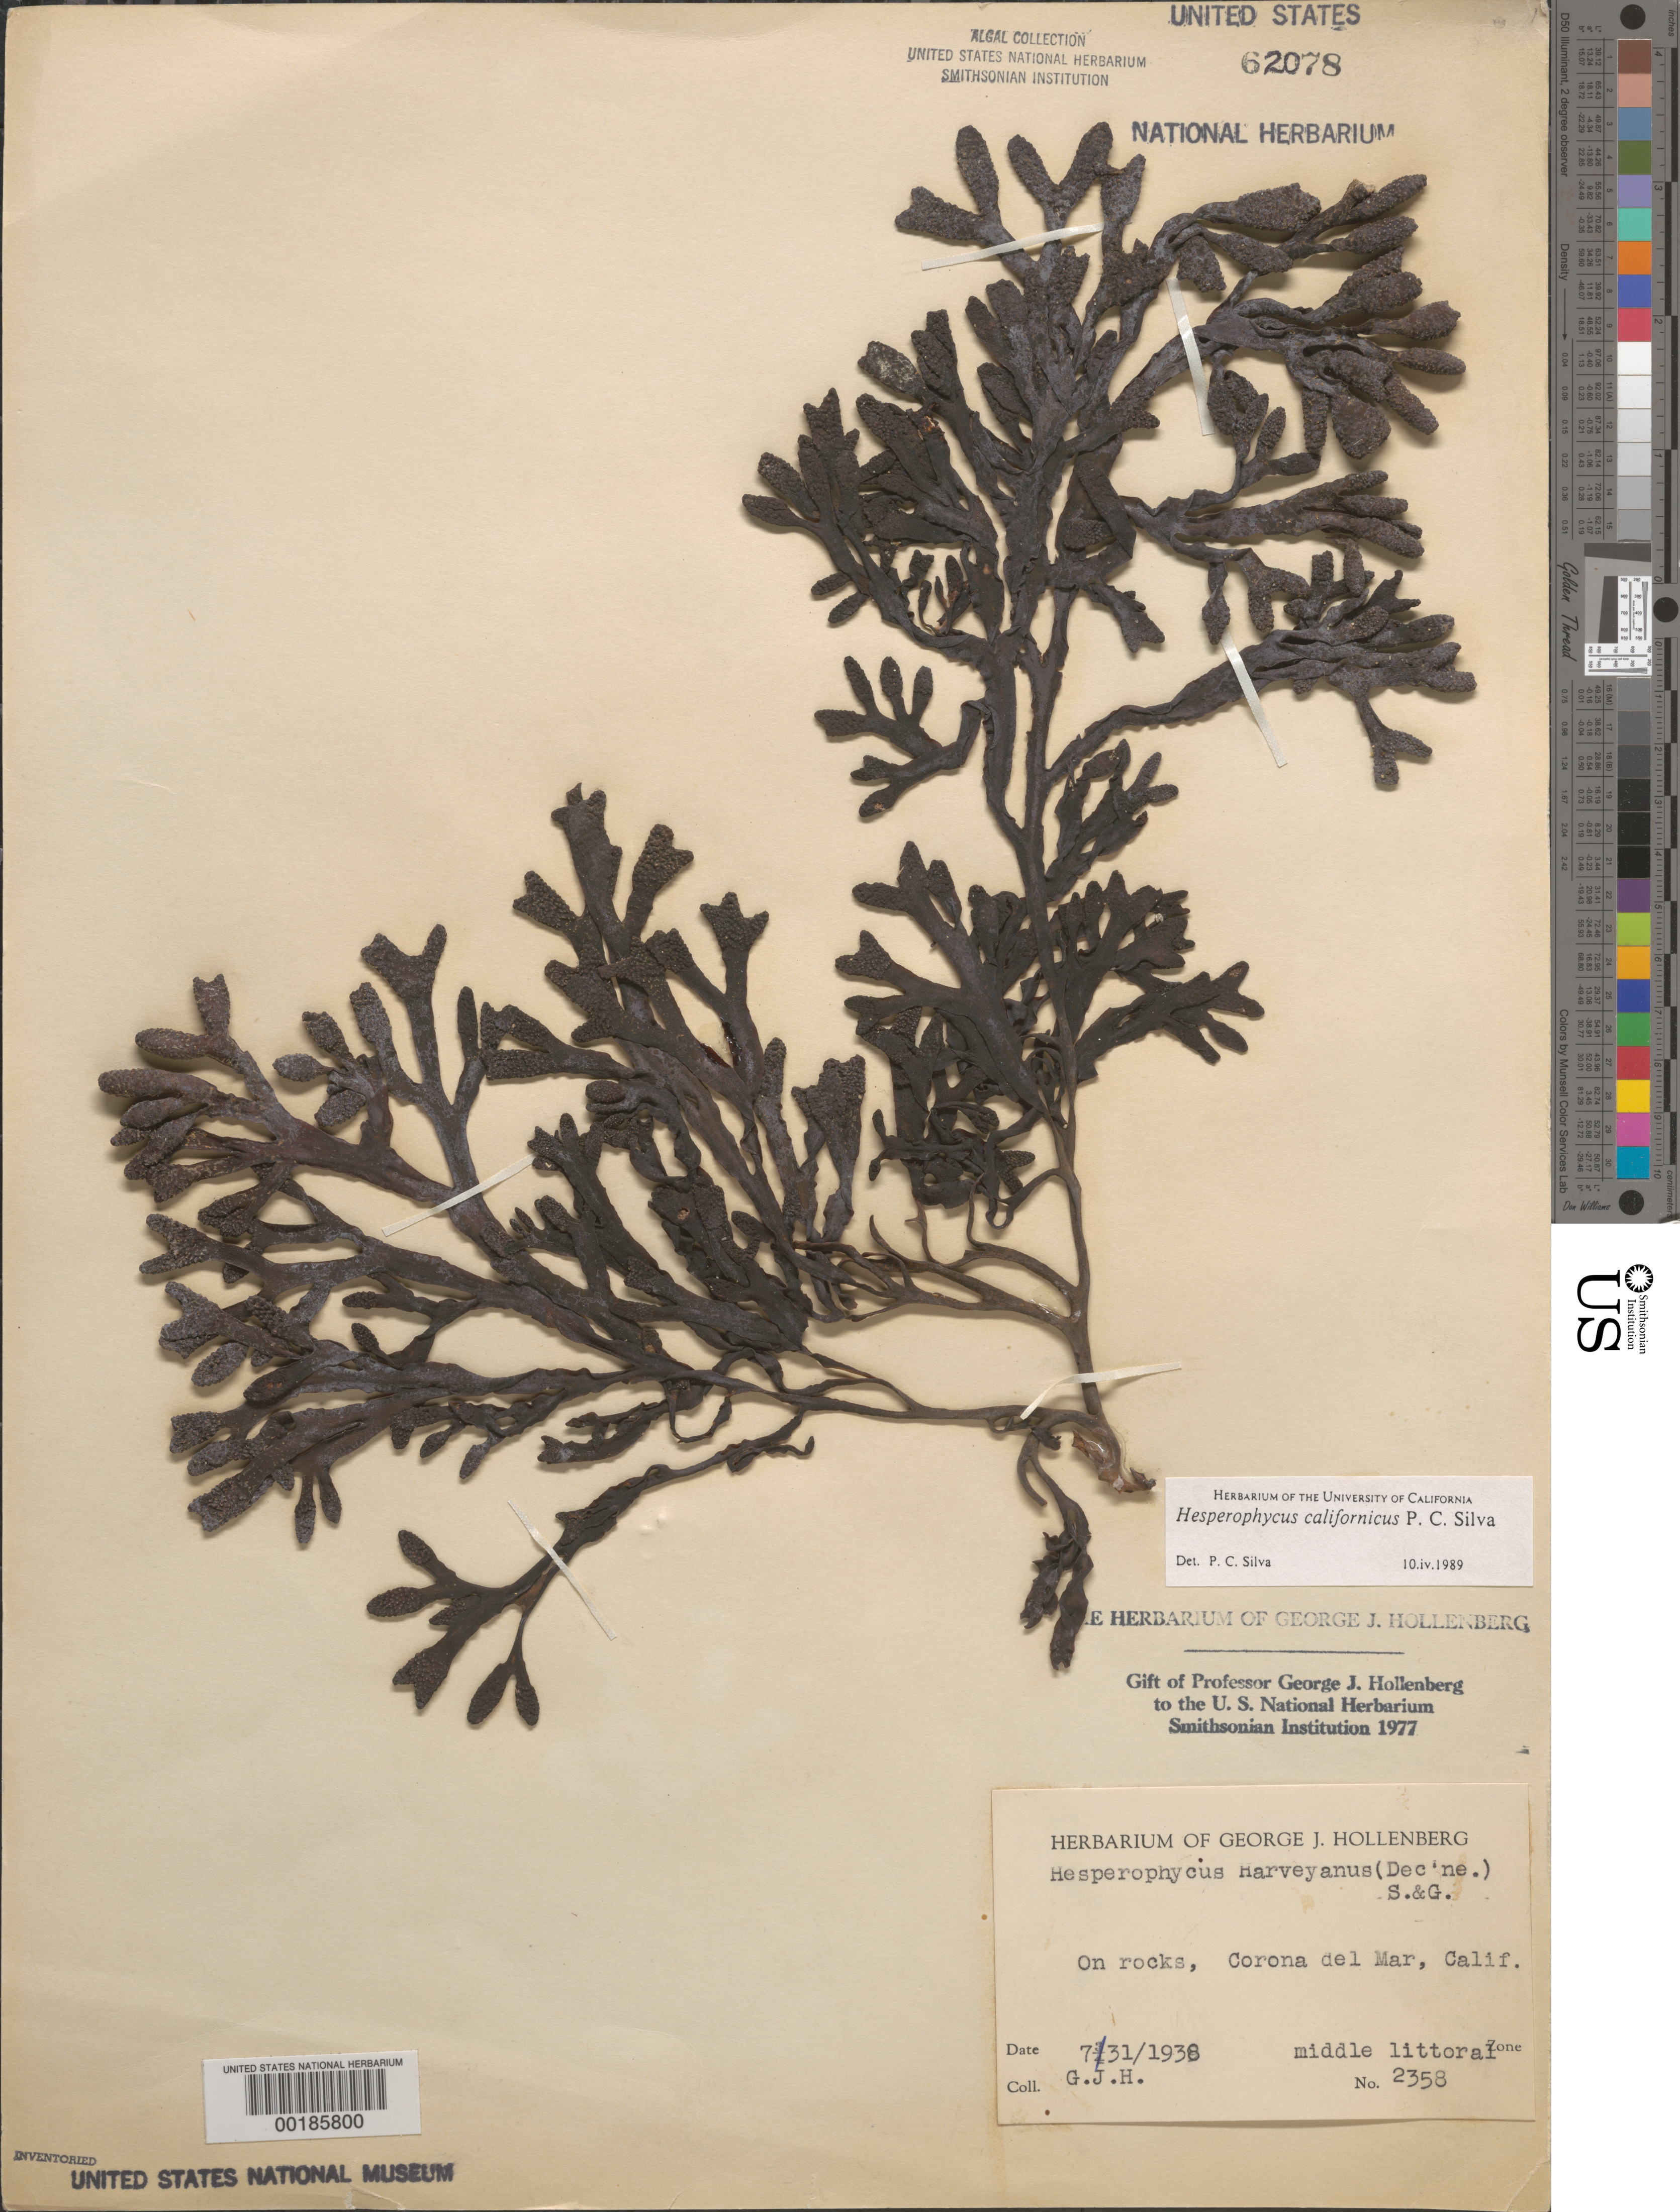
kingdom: Chromista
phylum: Ochrophyta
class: Phaeophyceae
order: Fucales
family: Fucaceae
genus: Hesperophycus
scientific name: Hesperophycus californicus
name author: P.C. Silva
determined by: Silva, P. C.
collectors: G. Hollenberg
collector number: GJH 2358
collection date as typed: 31 Jul 1938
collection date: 1938-07-31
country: United States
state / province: California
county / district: Orange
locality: Corona del Mar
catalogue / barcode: US 62078